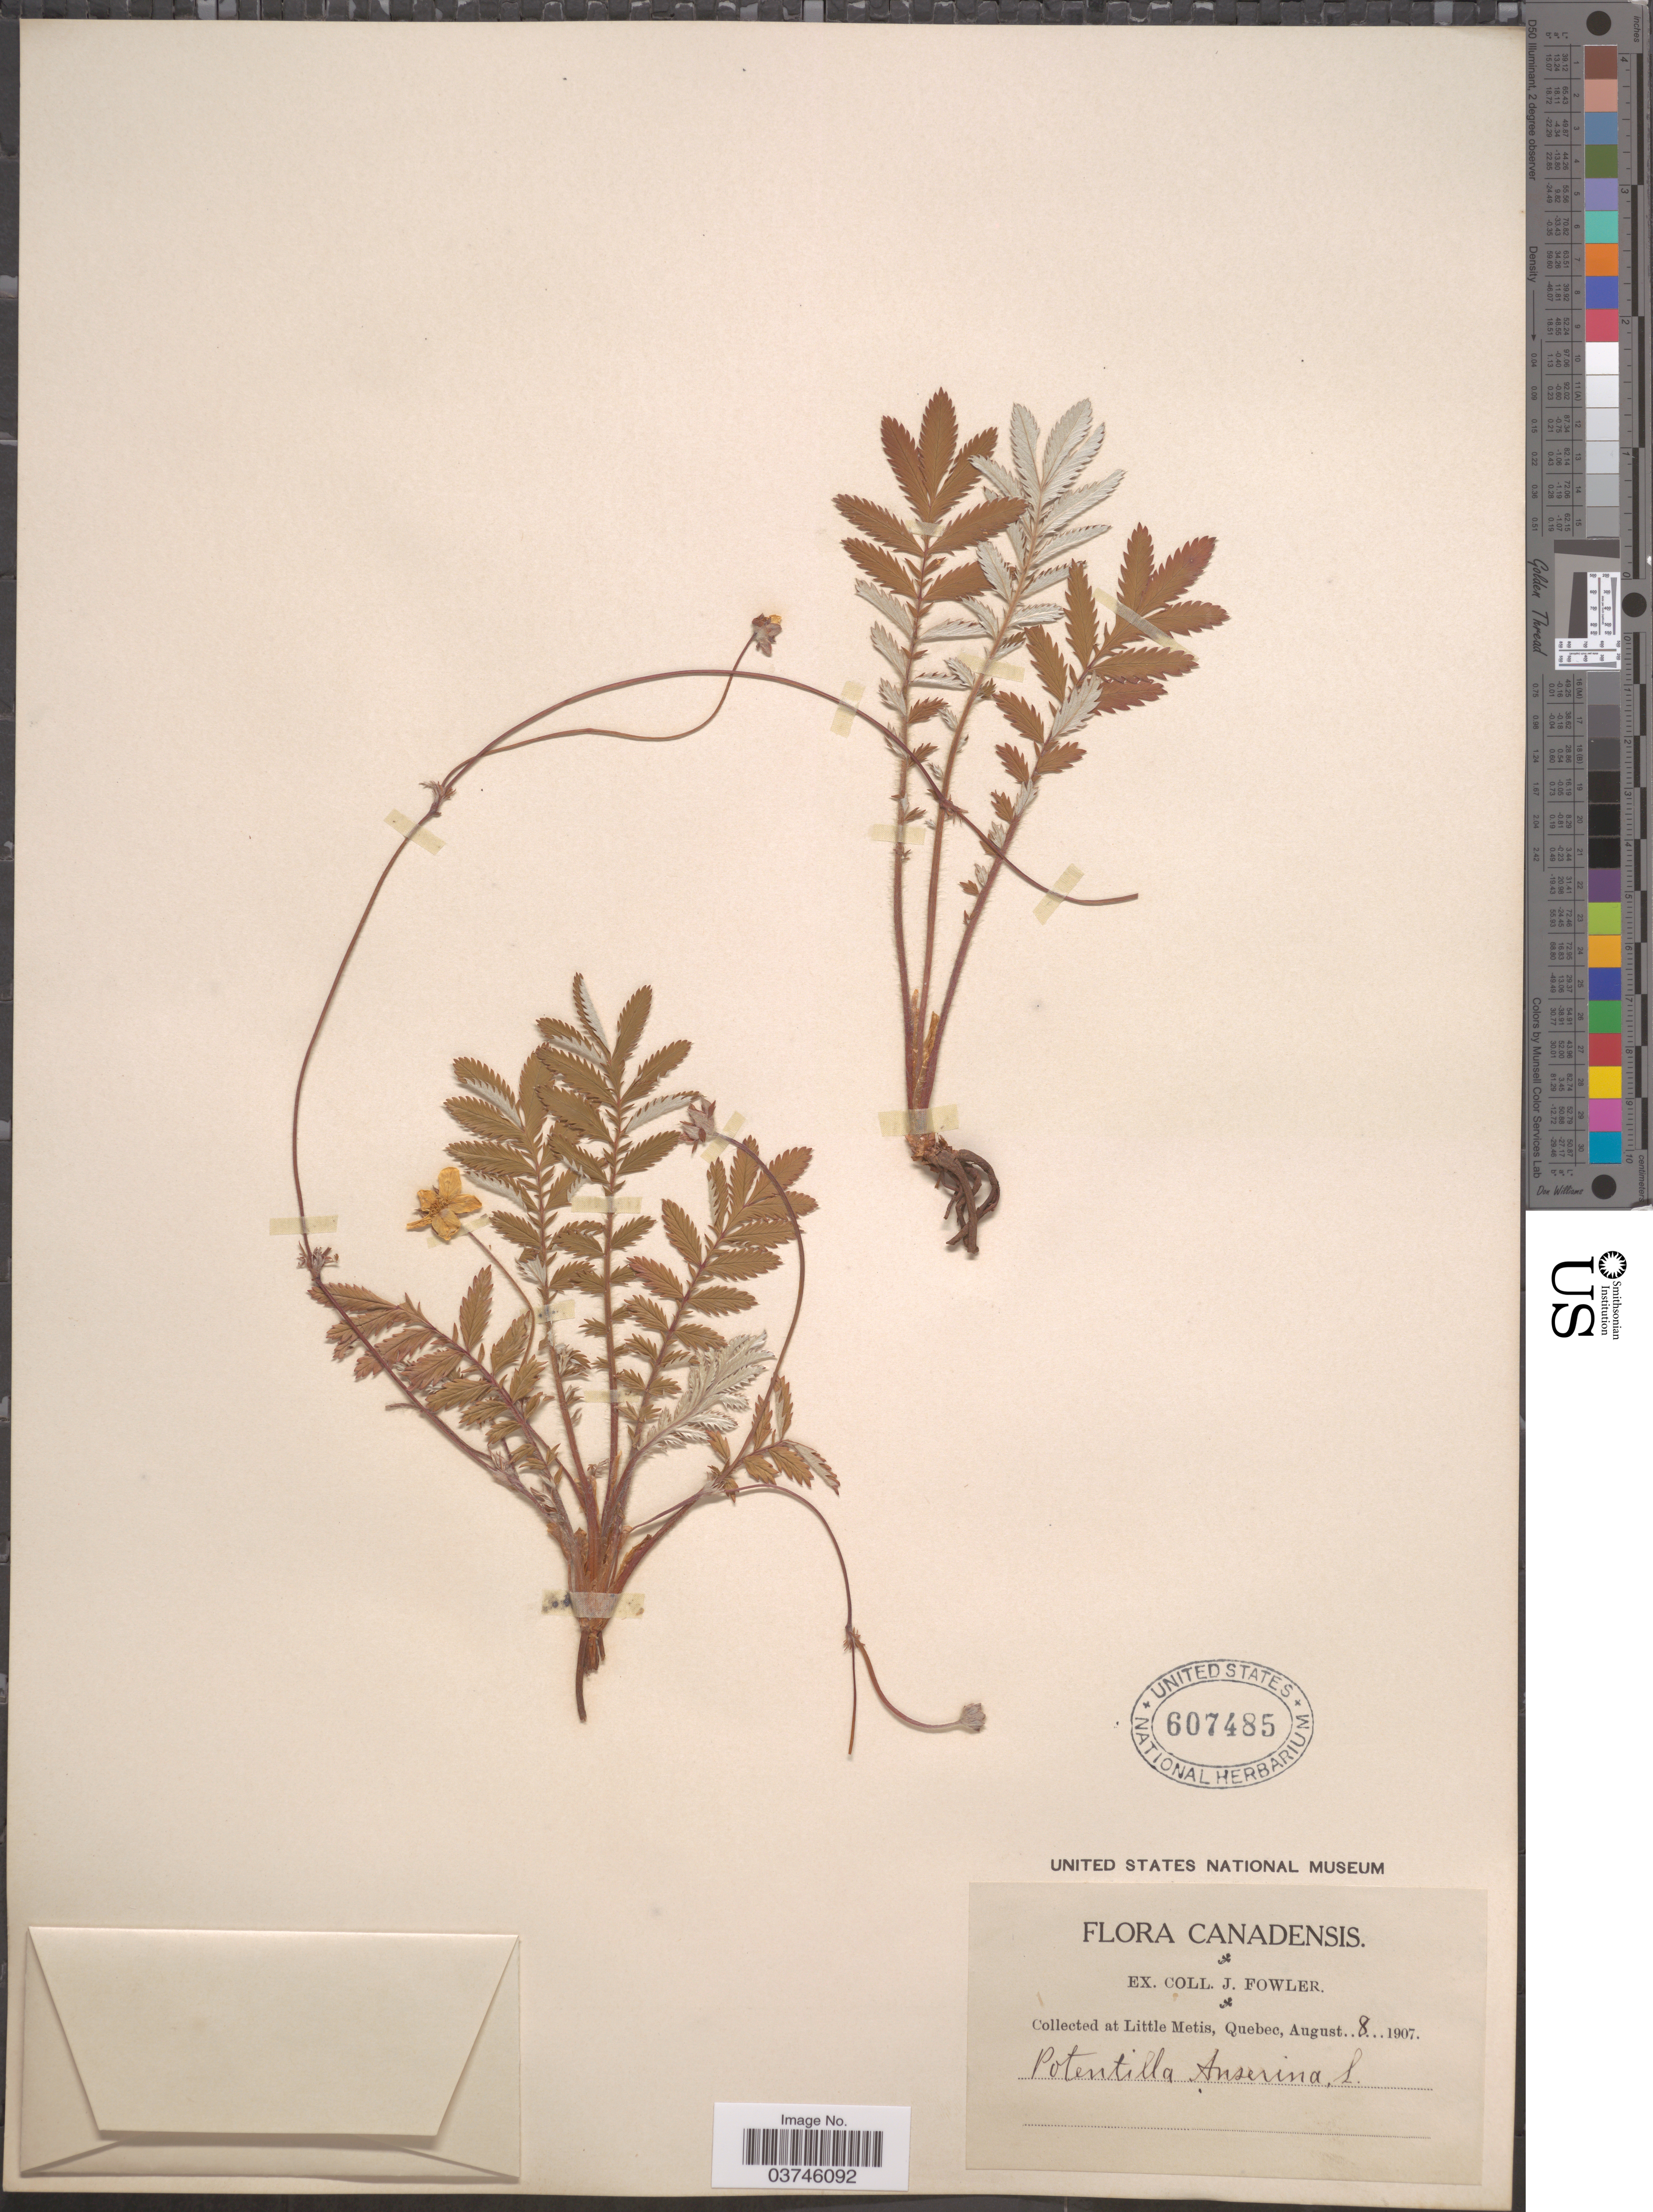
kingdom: Plantae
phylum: Tracheophyta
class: Magnoliopsida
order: Rosales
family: Rosaceae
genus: Argentina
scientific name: Argentina anserina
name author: (L.) Rydb.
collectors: J. Fowler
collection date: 1907-08-08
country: Canada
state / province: Quebec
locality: At Little Metis.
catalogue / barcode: US 607485